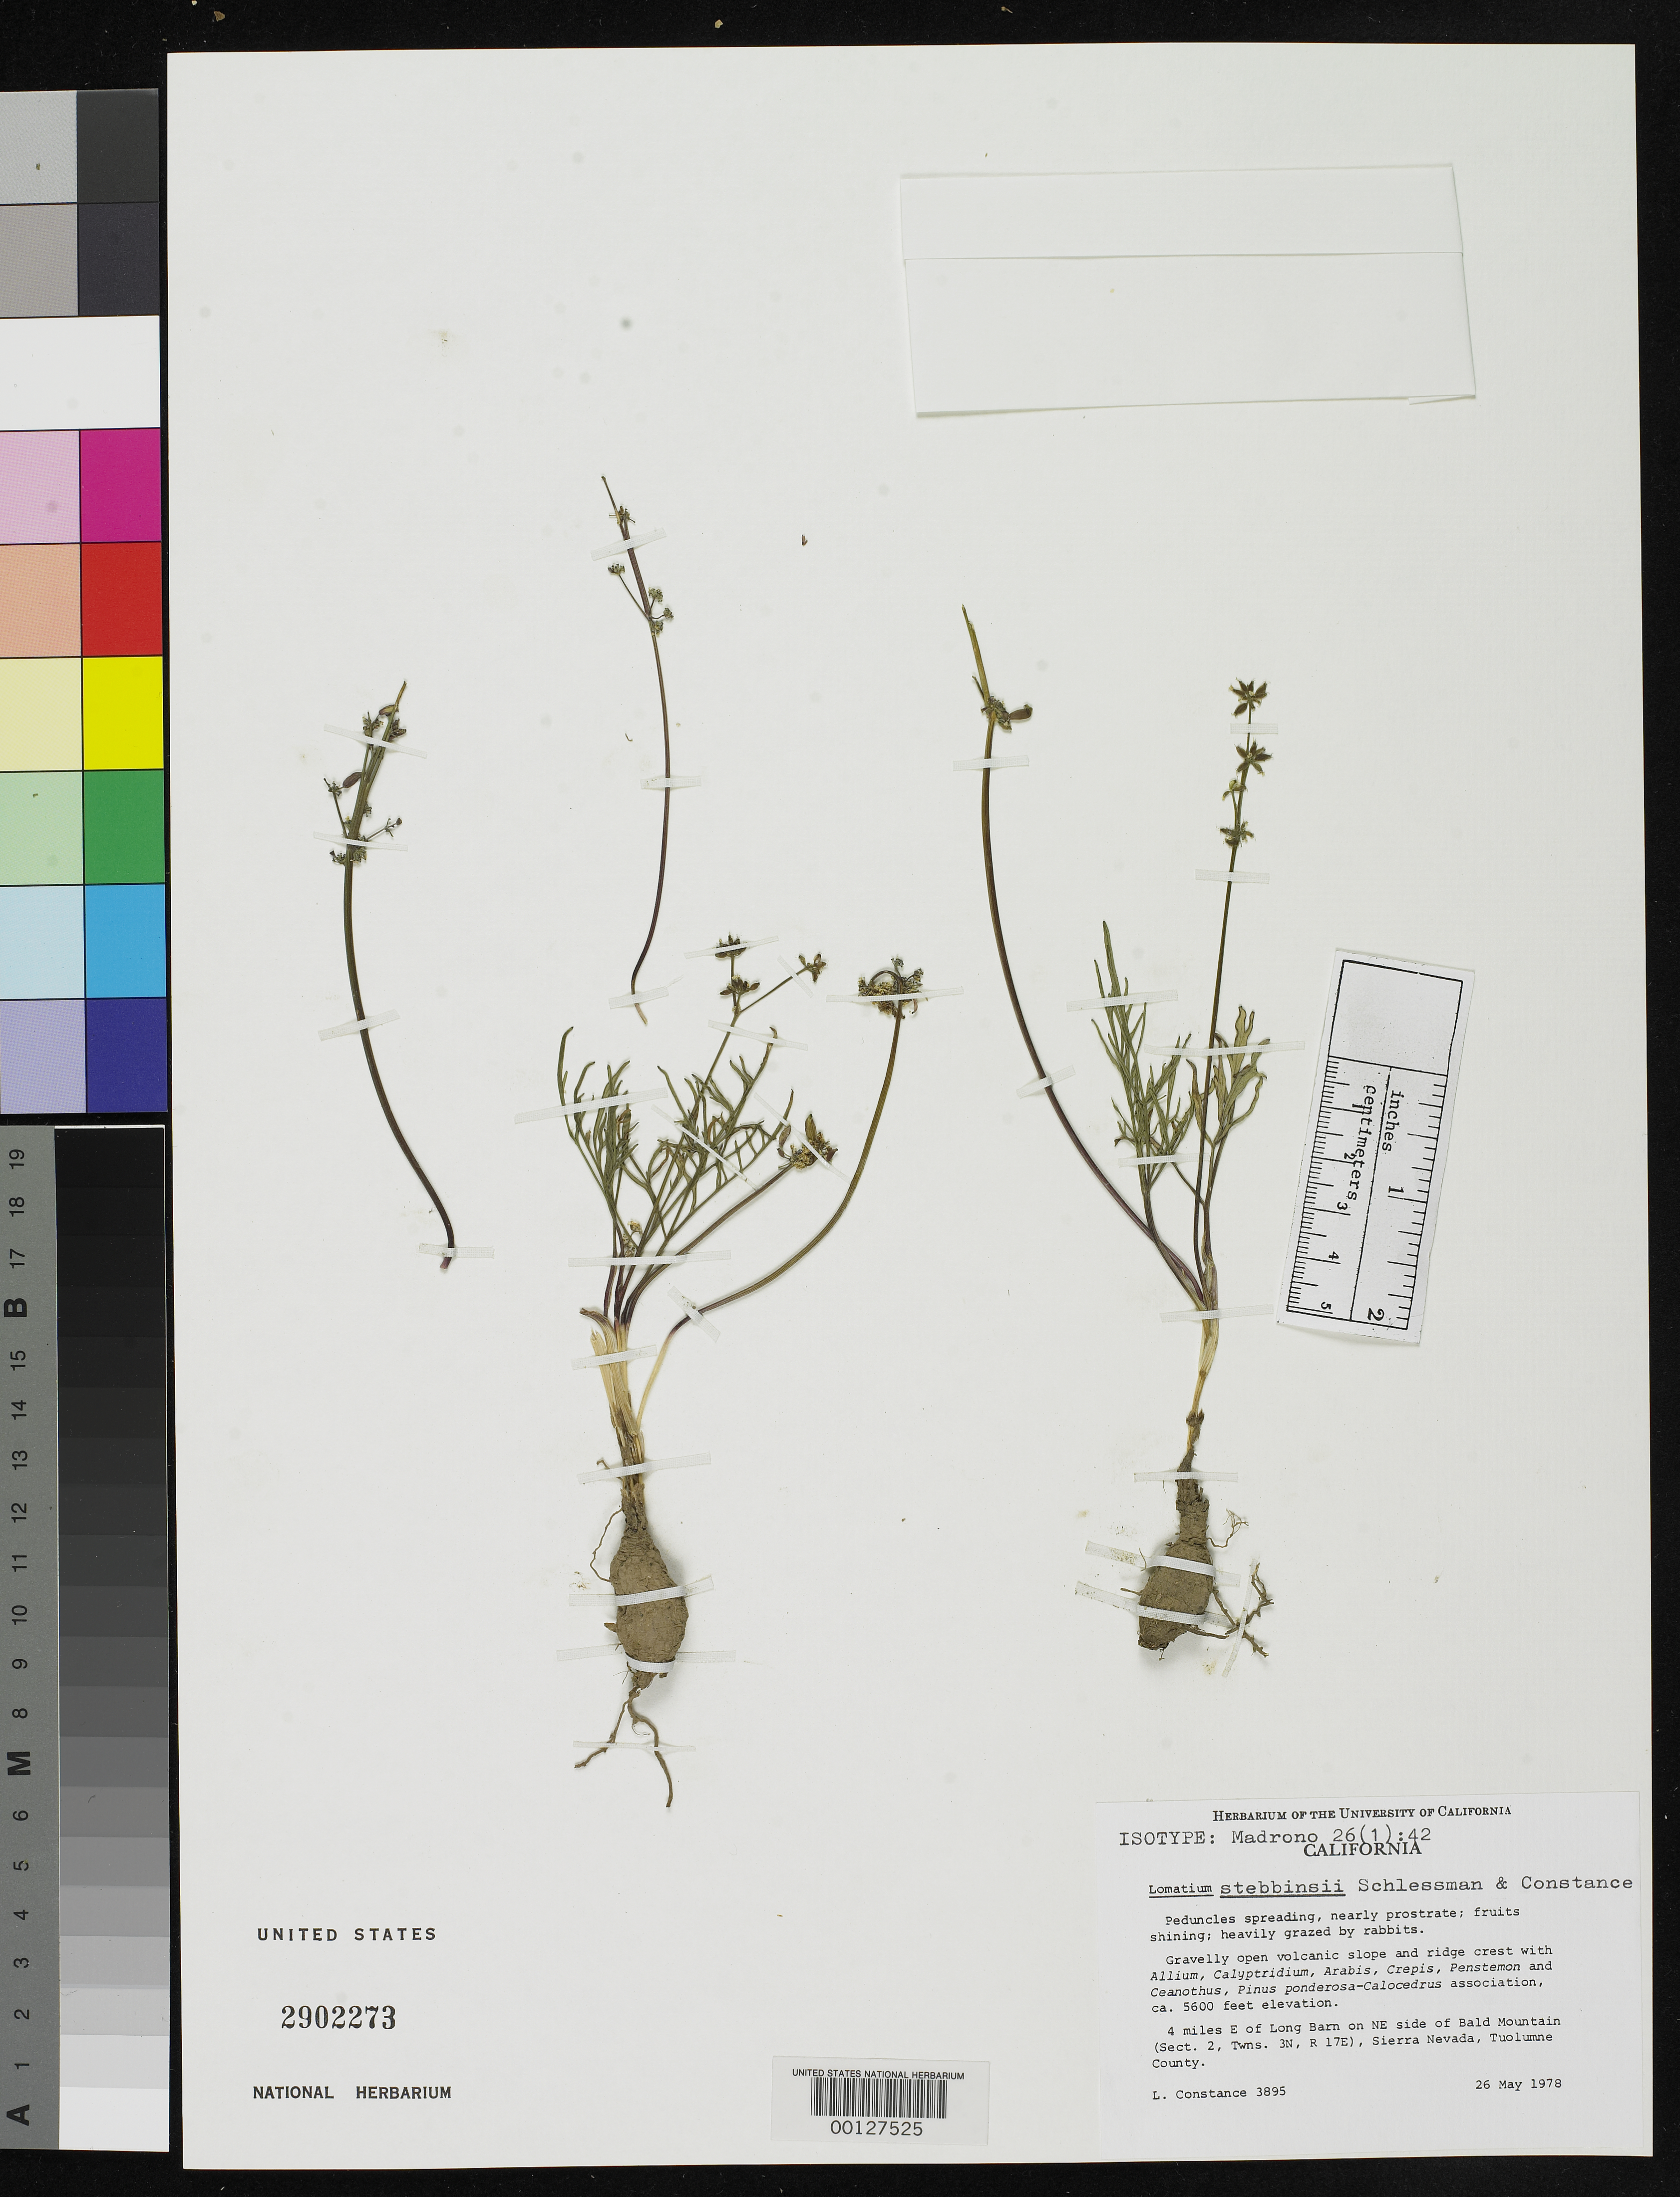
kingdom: Plantae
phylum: Tracheophyta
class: Magnoliopsida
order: Apiales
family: Apiaceae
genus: Lomatium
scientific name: Lomatium stebbinsii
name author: Schlessman & Constance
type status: Isotype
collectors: L. Constance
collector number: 3895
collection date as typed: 26 May 1978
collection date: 1978-05-26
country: United States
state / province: California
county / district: Tuolumne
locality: E of long barn on NE side of Bald Mountain, Sierra Nevada.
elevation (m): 1707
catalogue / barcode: US 2902273